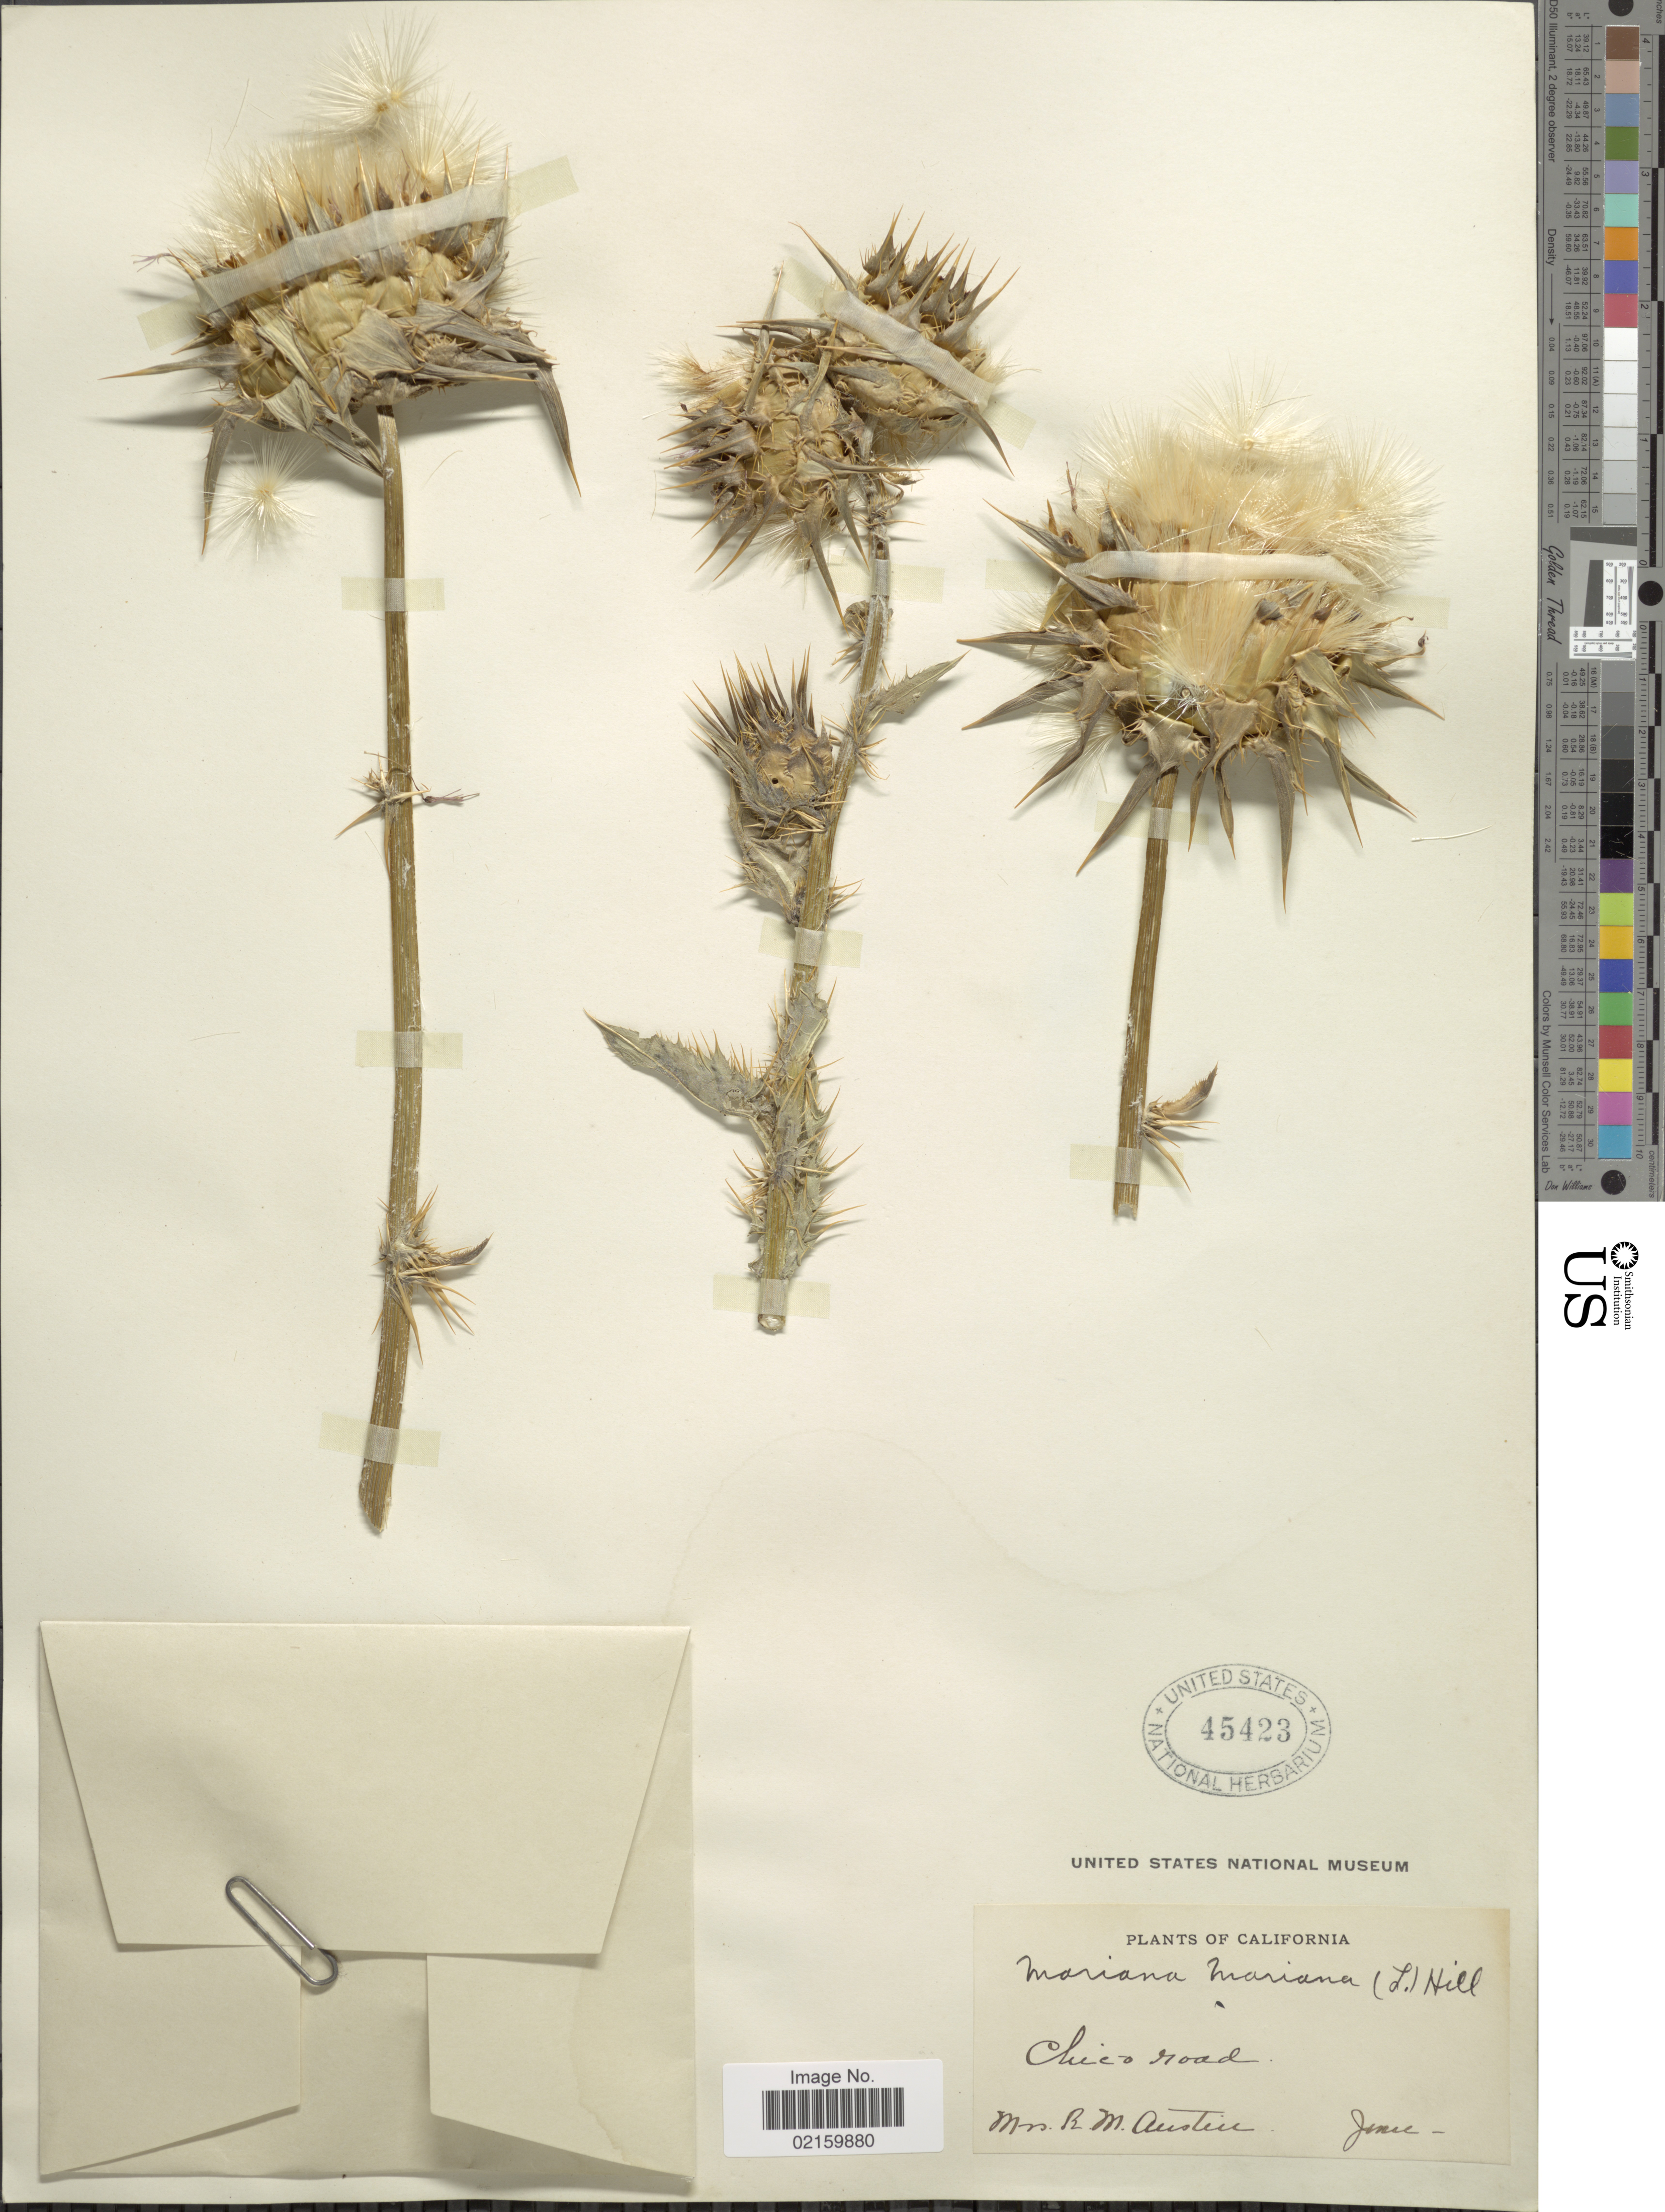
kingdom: Plantae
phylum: Tracheophyta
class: Magnoliopsida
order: Asterales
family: Asteraceae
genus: Silybum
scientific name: Silybum marianum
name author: (L.) Gaertn.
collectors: R. Austin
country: United States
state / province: California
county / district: Butte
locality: California, Chico road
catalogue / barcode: US 45423